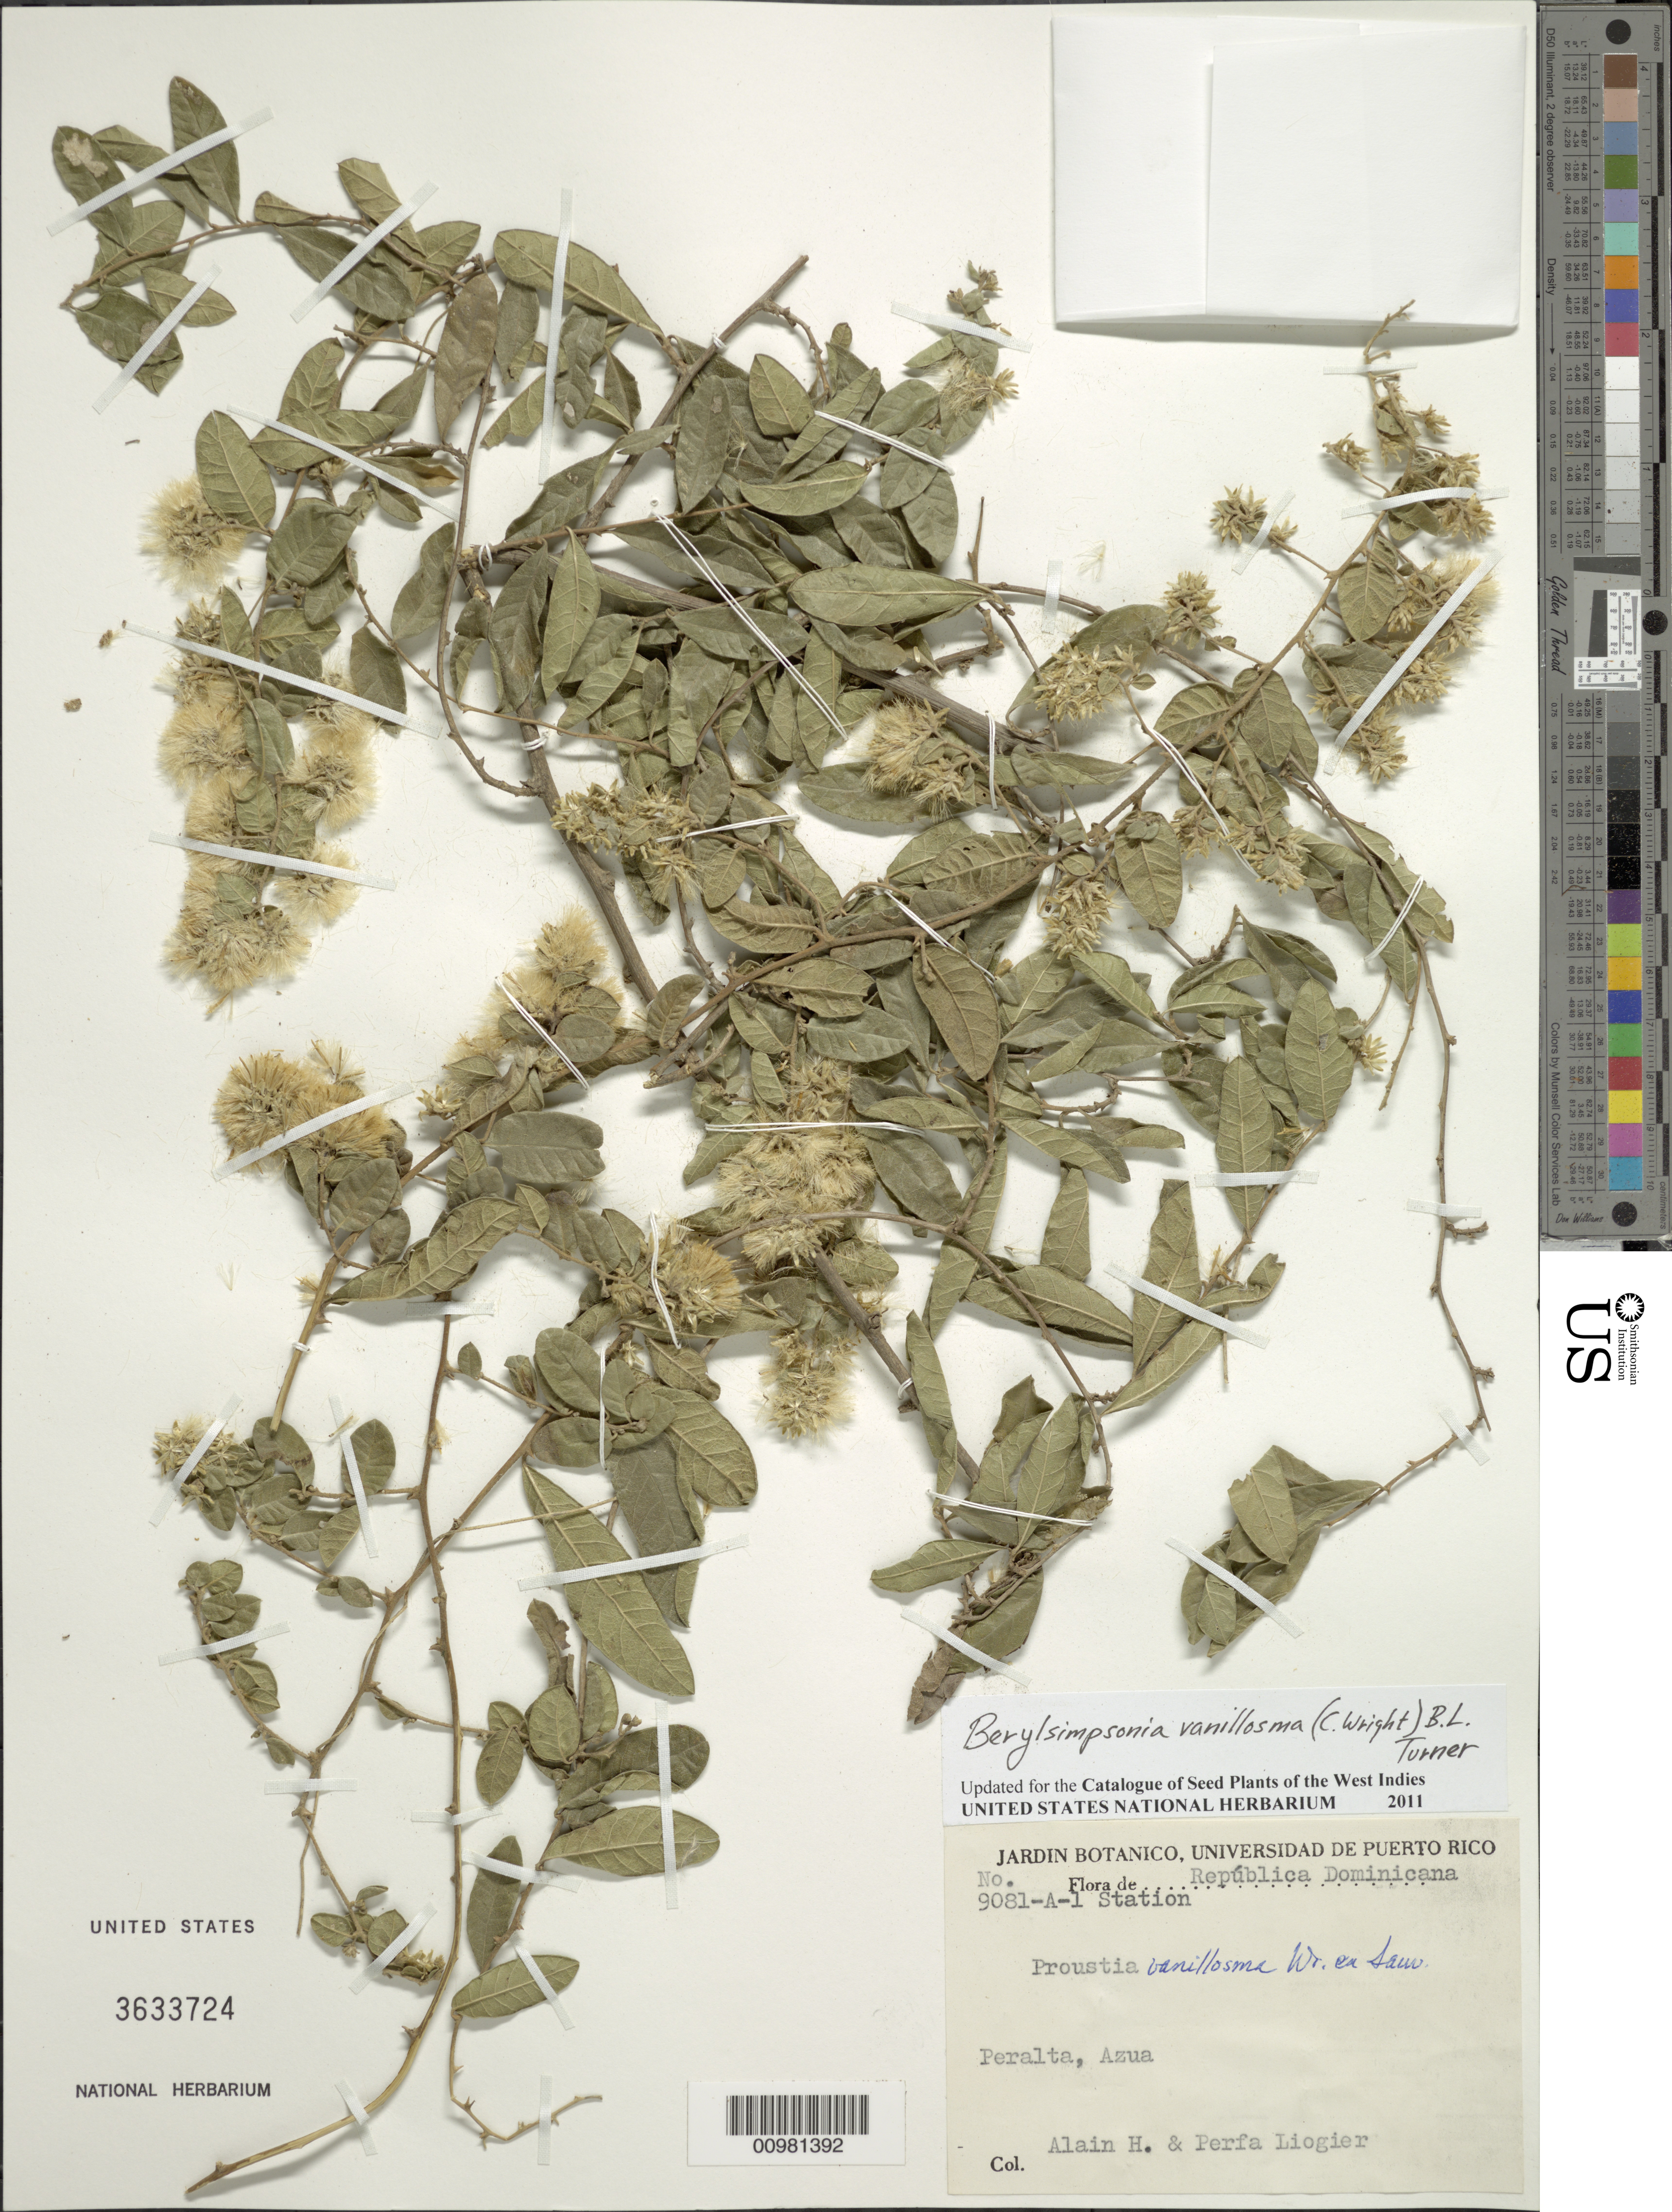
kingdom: Plantae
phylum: Tracheophyta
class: Magnoliopsida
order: Asterales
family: Asteraceae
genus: Berylsimpsonia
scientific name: Berylsimpsonia vanillosma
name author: (C. Wright) B.L. Turner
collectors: A. H. Liogier & M. P. Liogier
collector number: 9081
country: Dominican Republic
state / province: Azua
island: Hispaniola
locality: Peralta, Azua.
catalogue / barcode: US 3633724